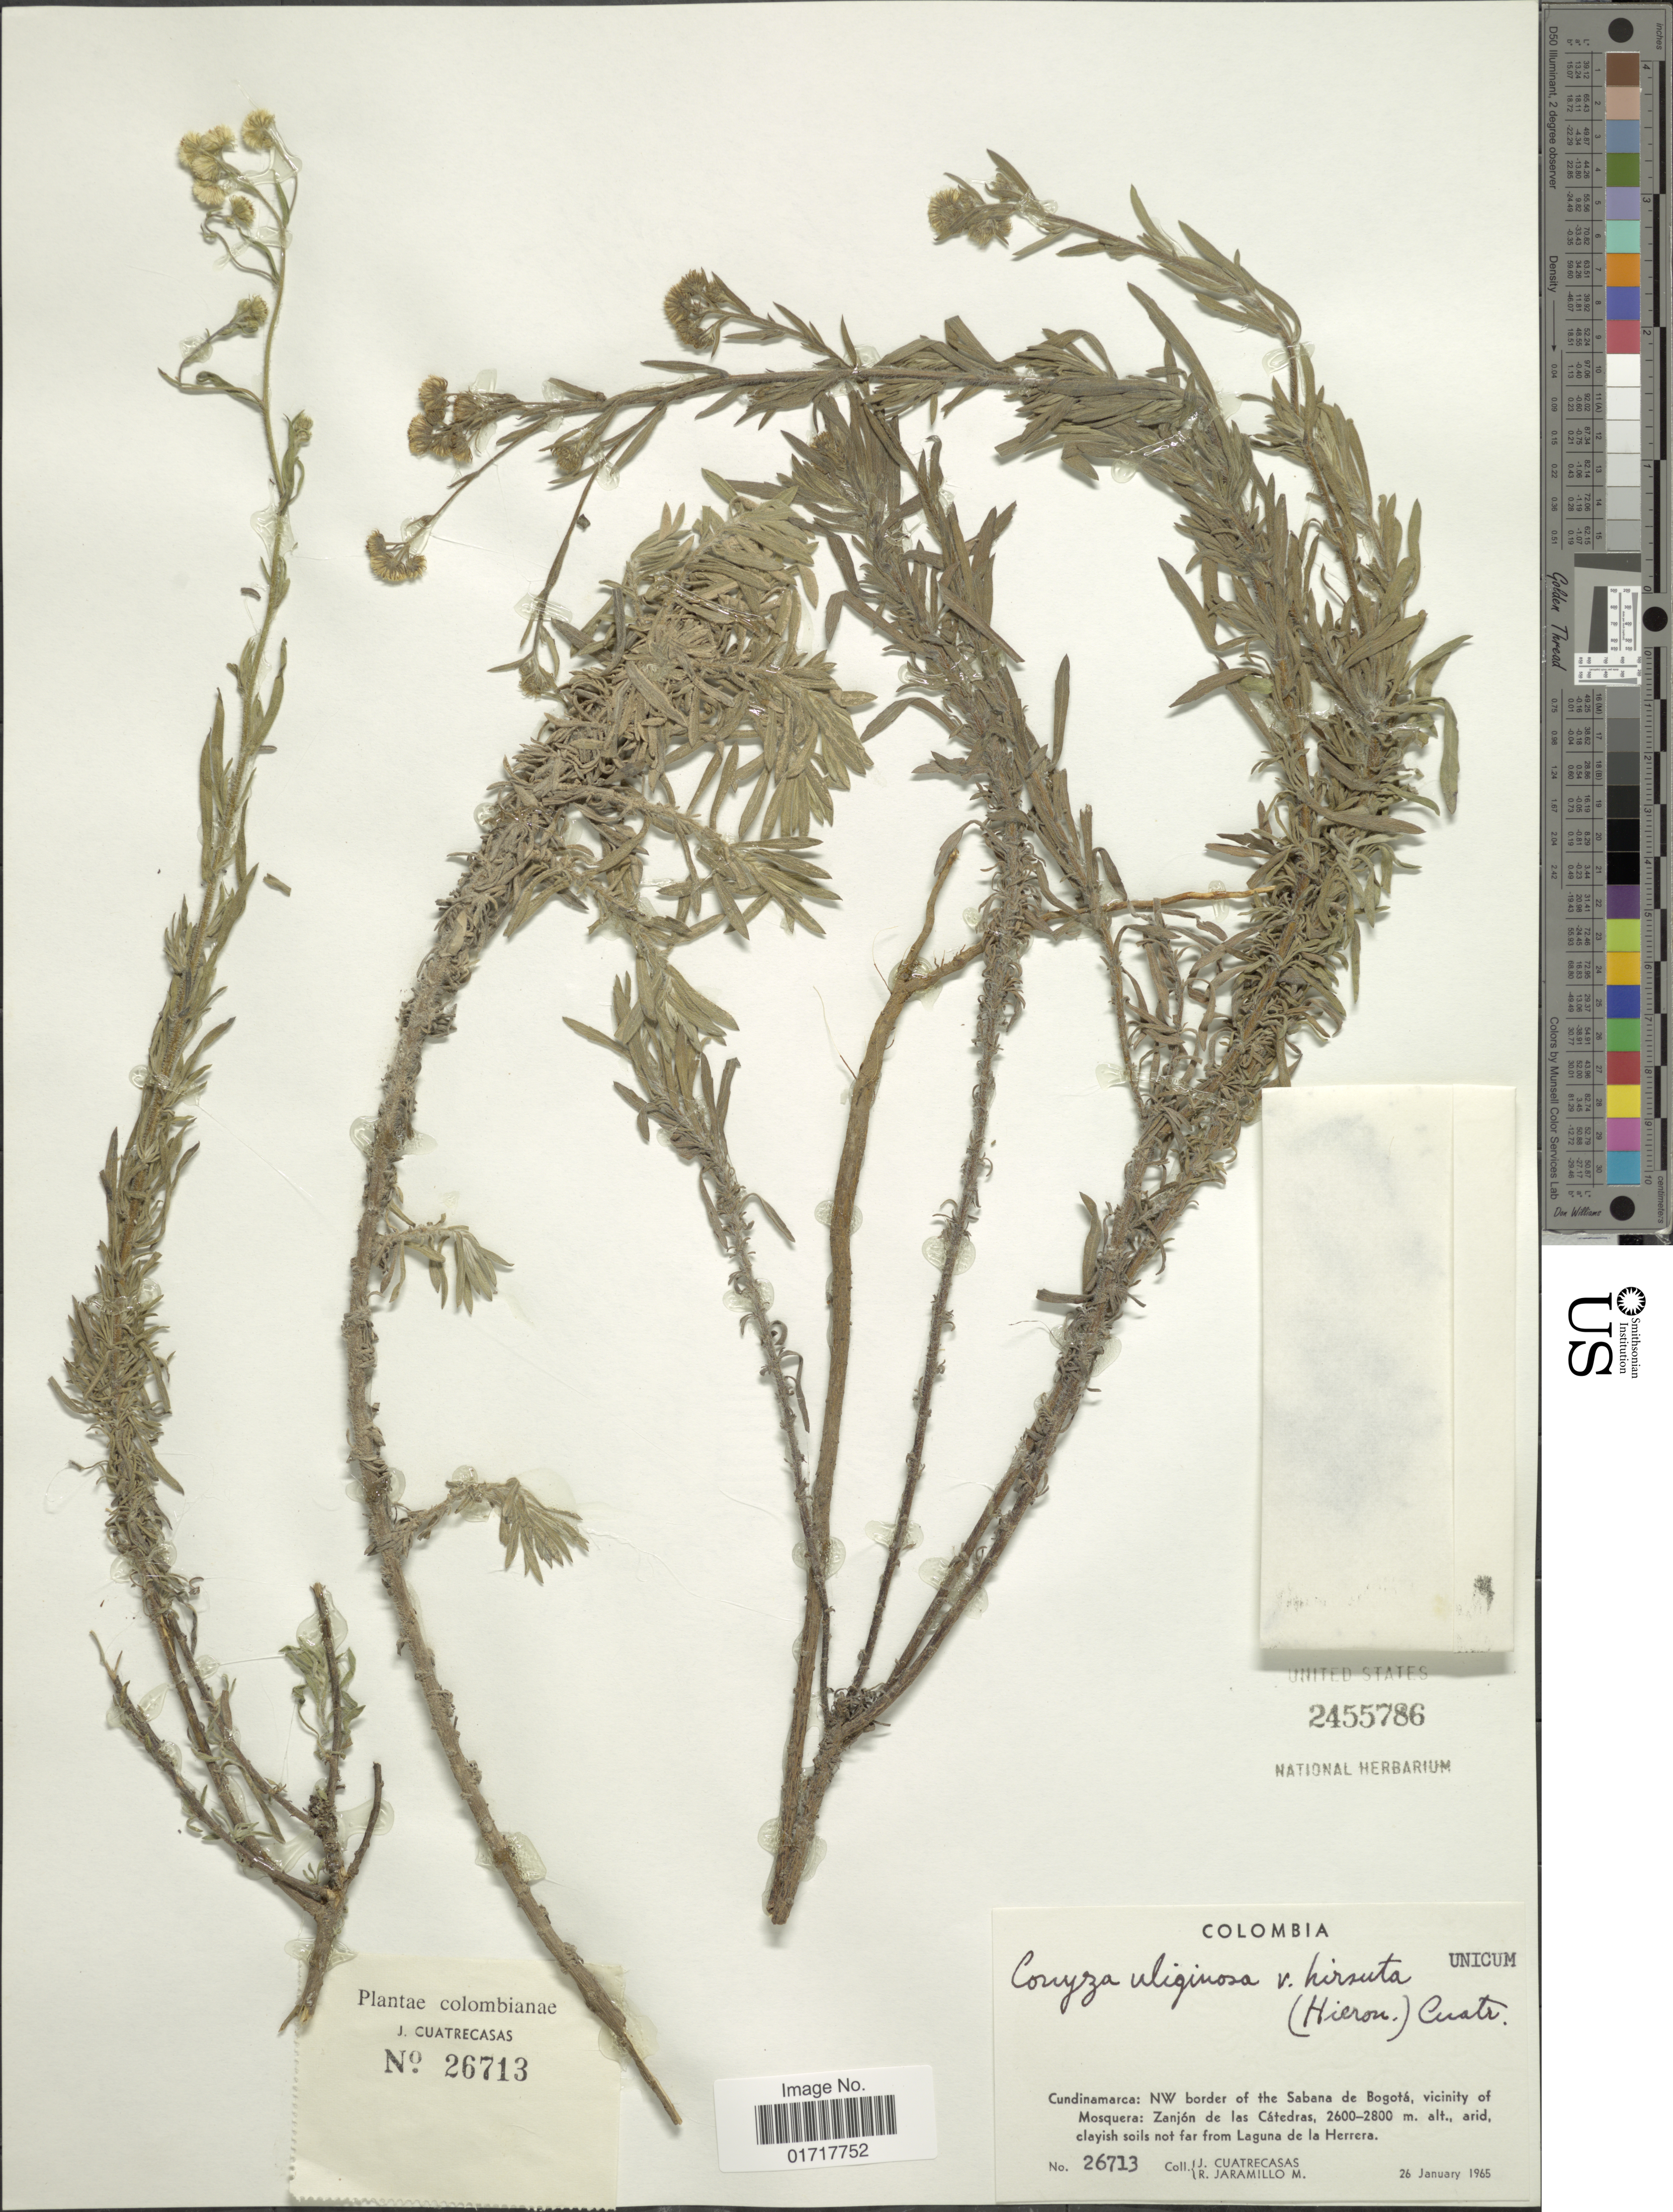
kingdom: Plantae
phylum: Tracheophyta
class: Magnoliopsida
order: Asterales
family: Asteraceae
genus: Conyza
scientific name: Conyza uliginosa var. hirsuta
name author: (Hieron.) Cuatrec.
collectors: J. Cuatrecasas & R. Jaramillo M.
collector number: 26713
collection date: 1965-01-26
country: Colombia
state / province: Cundinamarca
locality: Cundinamarca: NW border of the Sabana de Bogota. vicinity of Mosquera: Zanjon de las Catedras.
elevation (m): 2600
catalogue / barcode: US 2455786